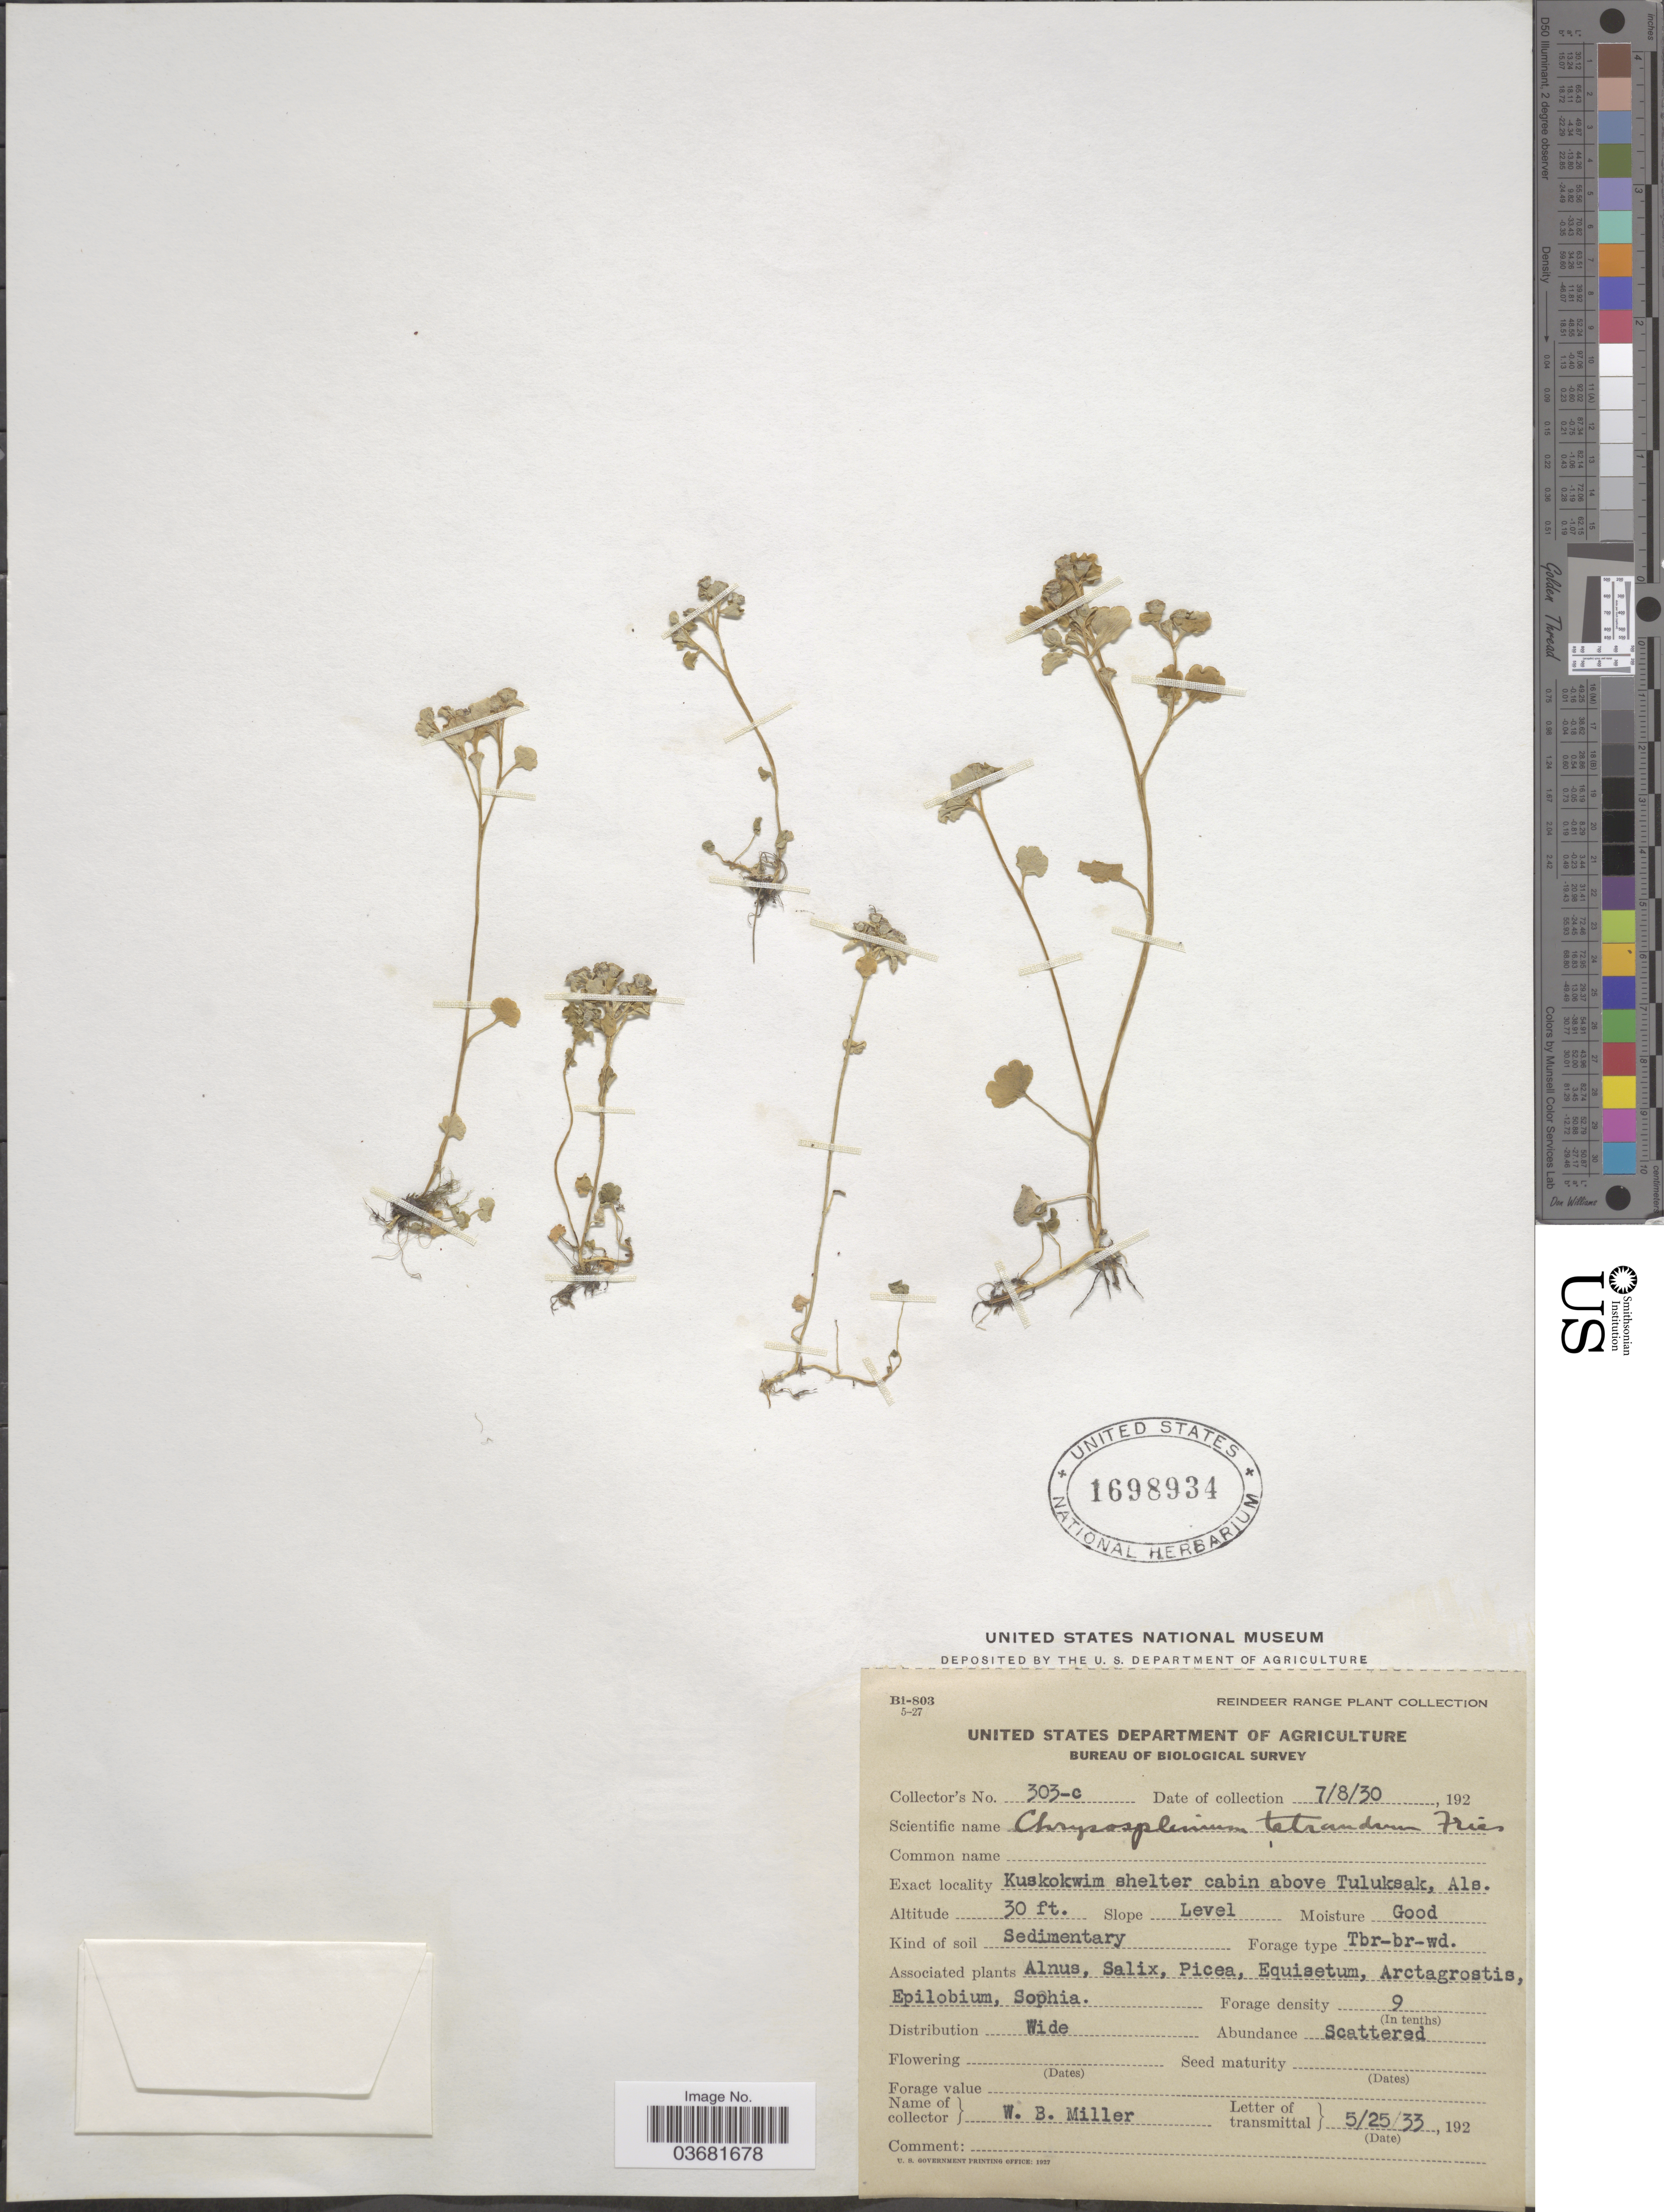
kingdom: Plantae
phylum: Tracheophyta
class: Magnoliopsida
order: Saxifragales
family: Saxifragaceae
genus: Chrysosplenium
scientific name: Chrysosplenium tetrandrum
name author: (N. Lund) Th. Fr.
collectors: W. Miller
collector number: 303-c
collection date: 1930-07-08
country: United States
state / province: Alaska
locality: Kuskokwim shelter cabin above Tuluksak. Slope Level.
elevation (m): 9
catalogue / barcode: US 1698934